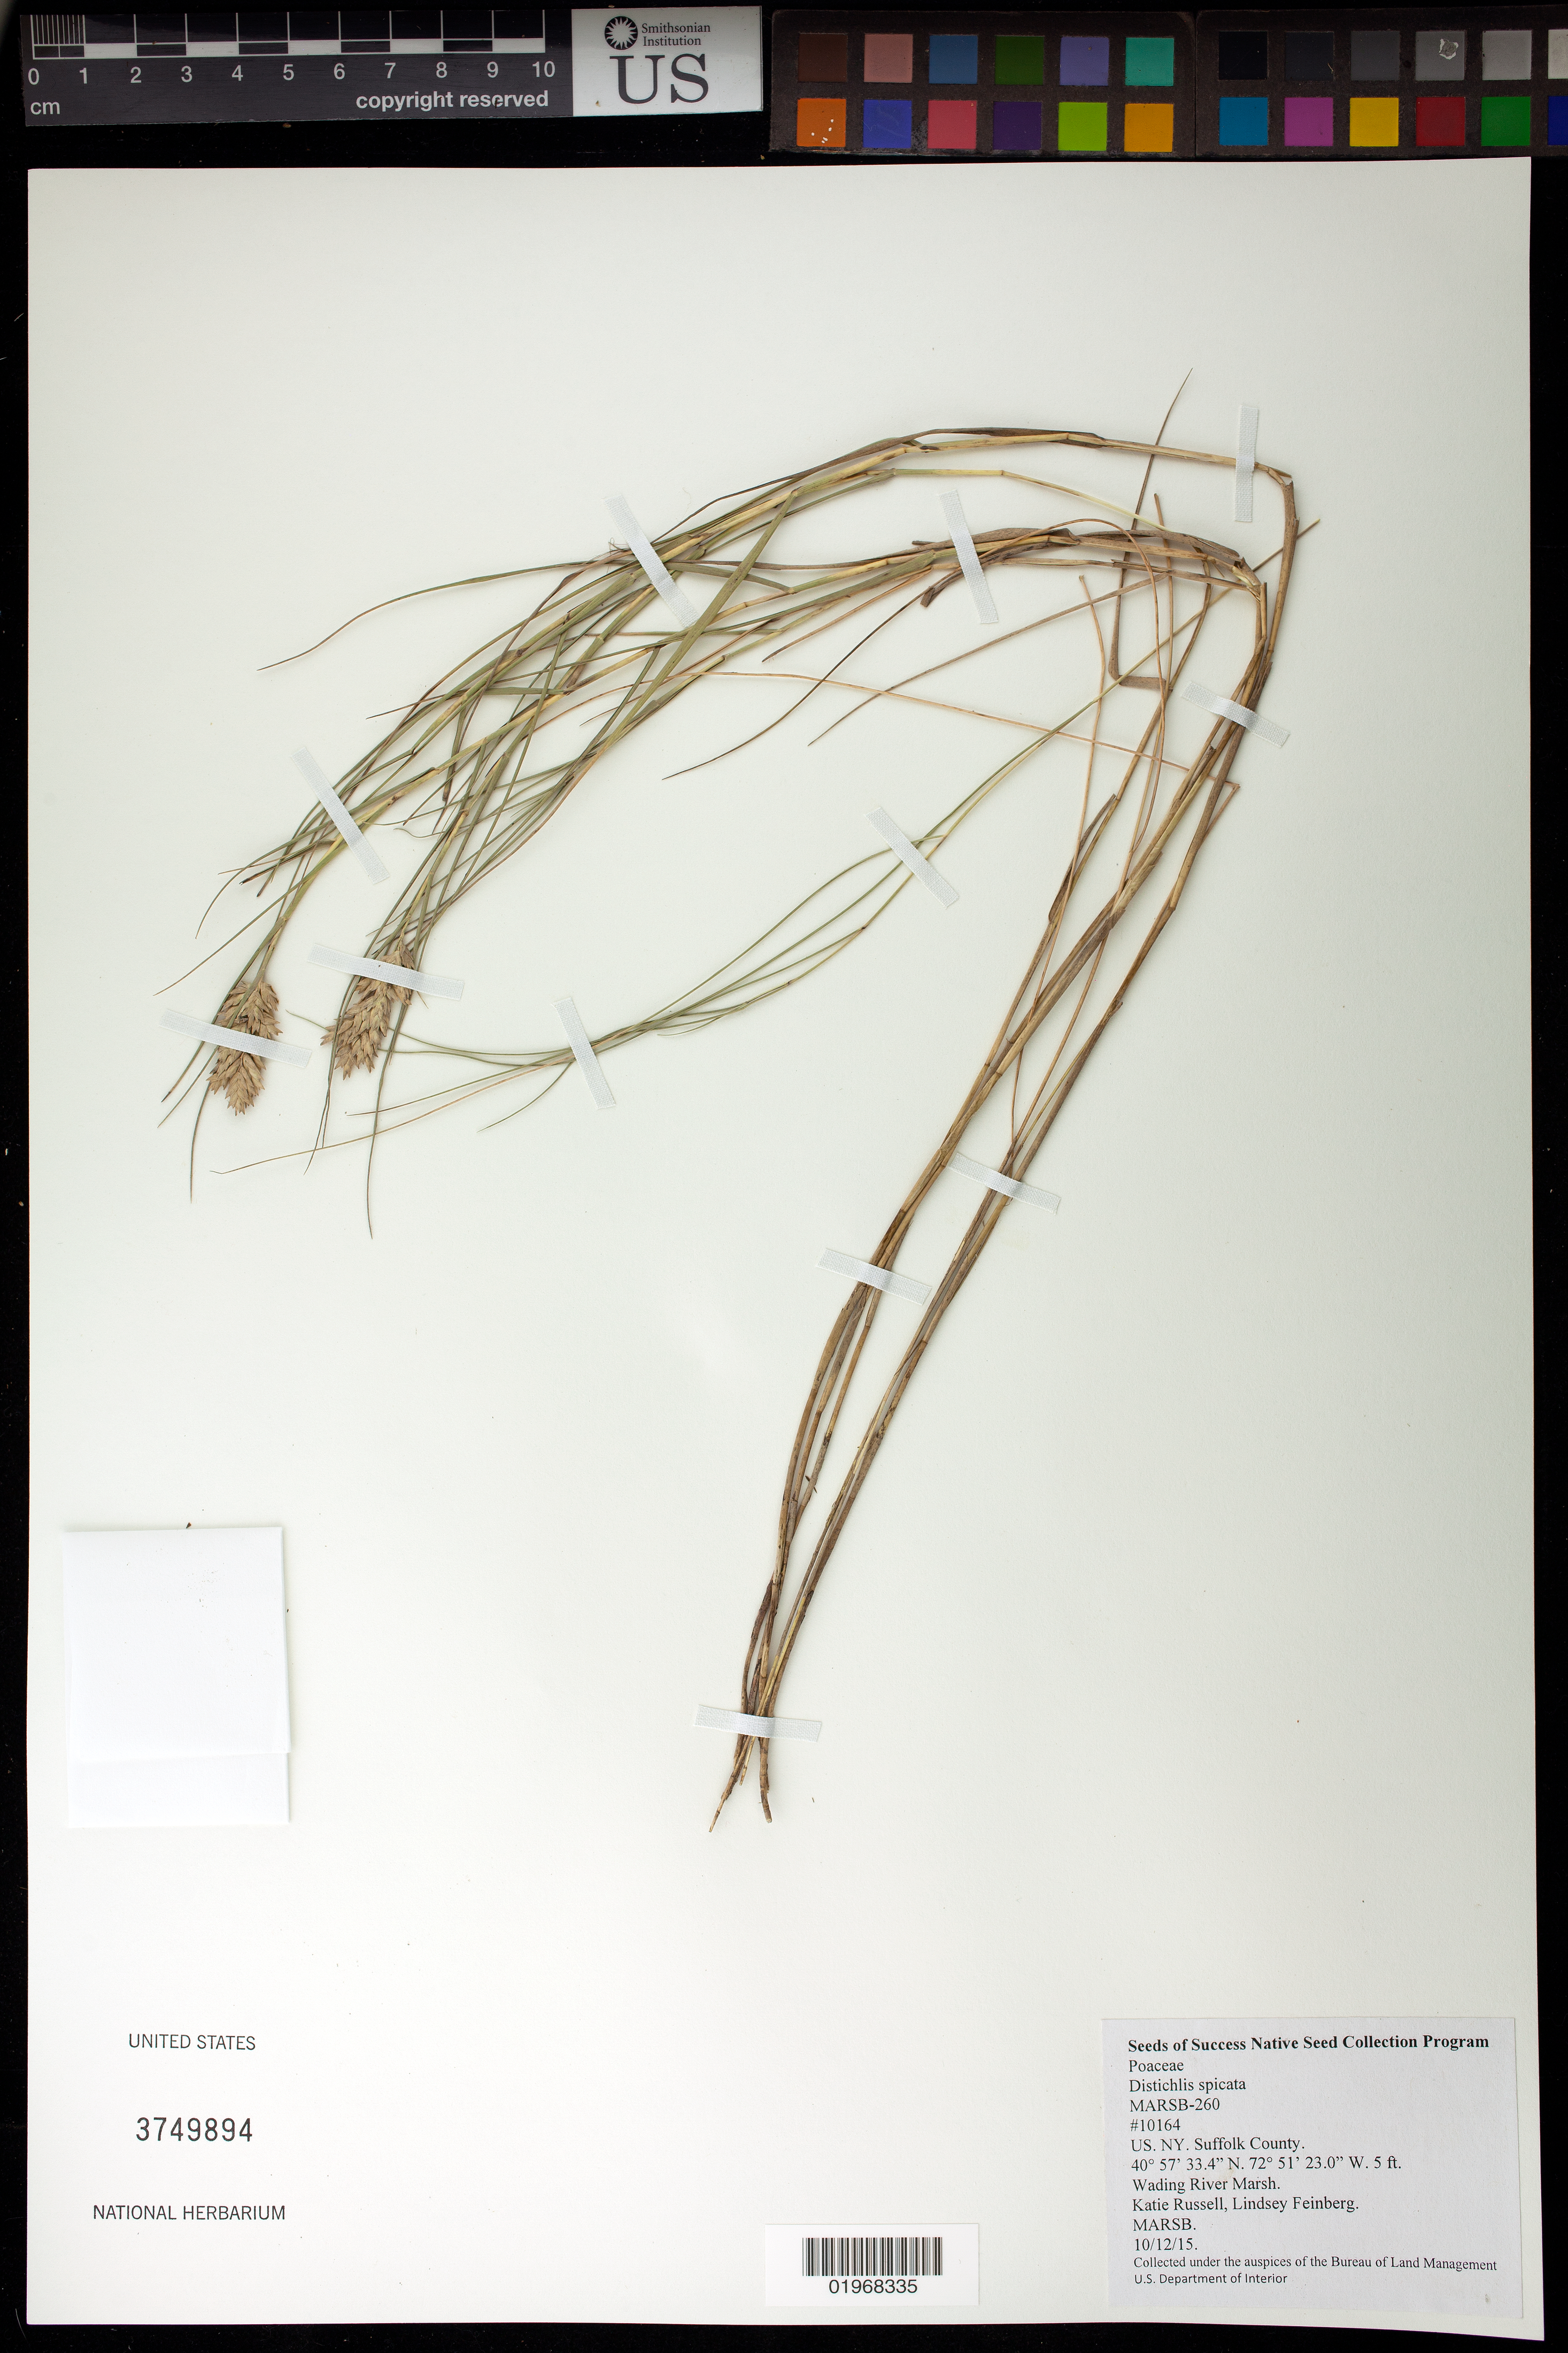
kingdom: Plantae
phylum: Tracheophyta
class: Liliopsida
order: Poales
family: Poaceae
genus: Distichlis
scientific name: Distichlis spicata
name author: (L.) Greene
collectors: K. Russell & L. Feinberg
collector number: MARSB-260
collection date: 2015-10-12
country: United States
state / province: New York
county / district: Suffolk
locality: Wading River Marsh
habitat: Atlantic and Gulf Coast High Salt Marsh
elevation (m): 2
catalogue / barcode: US 3749894